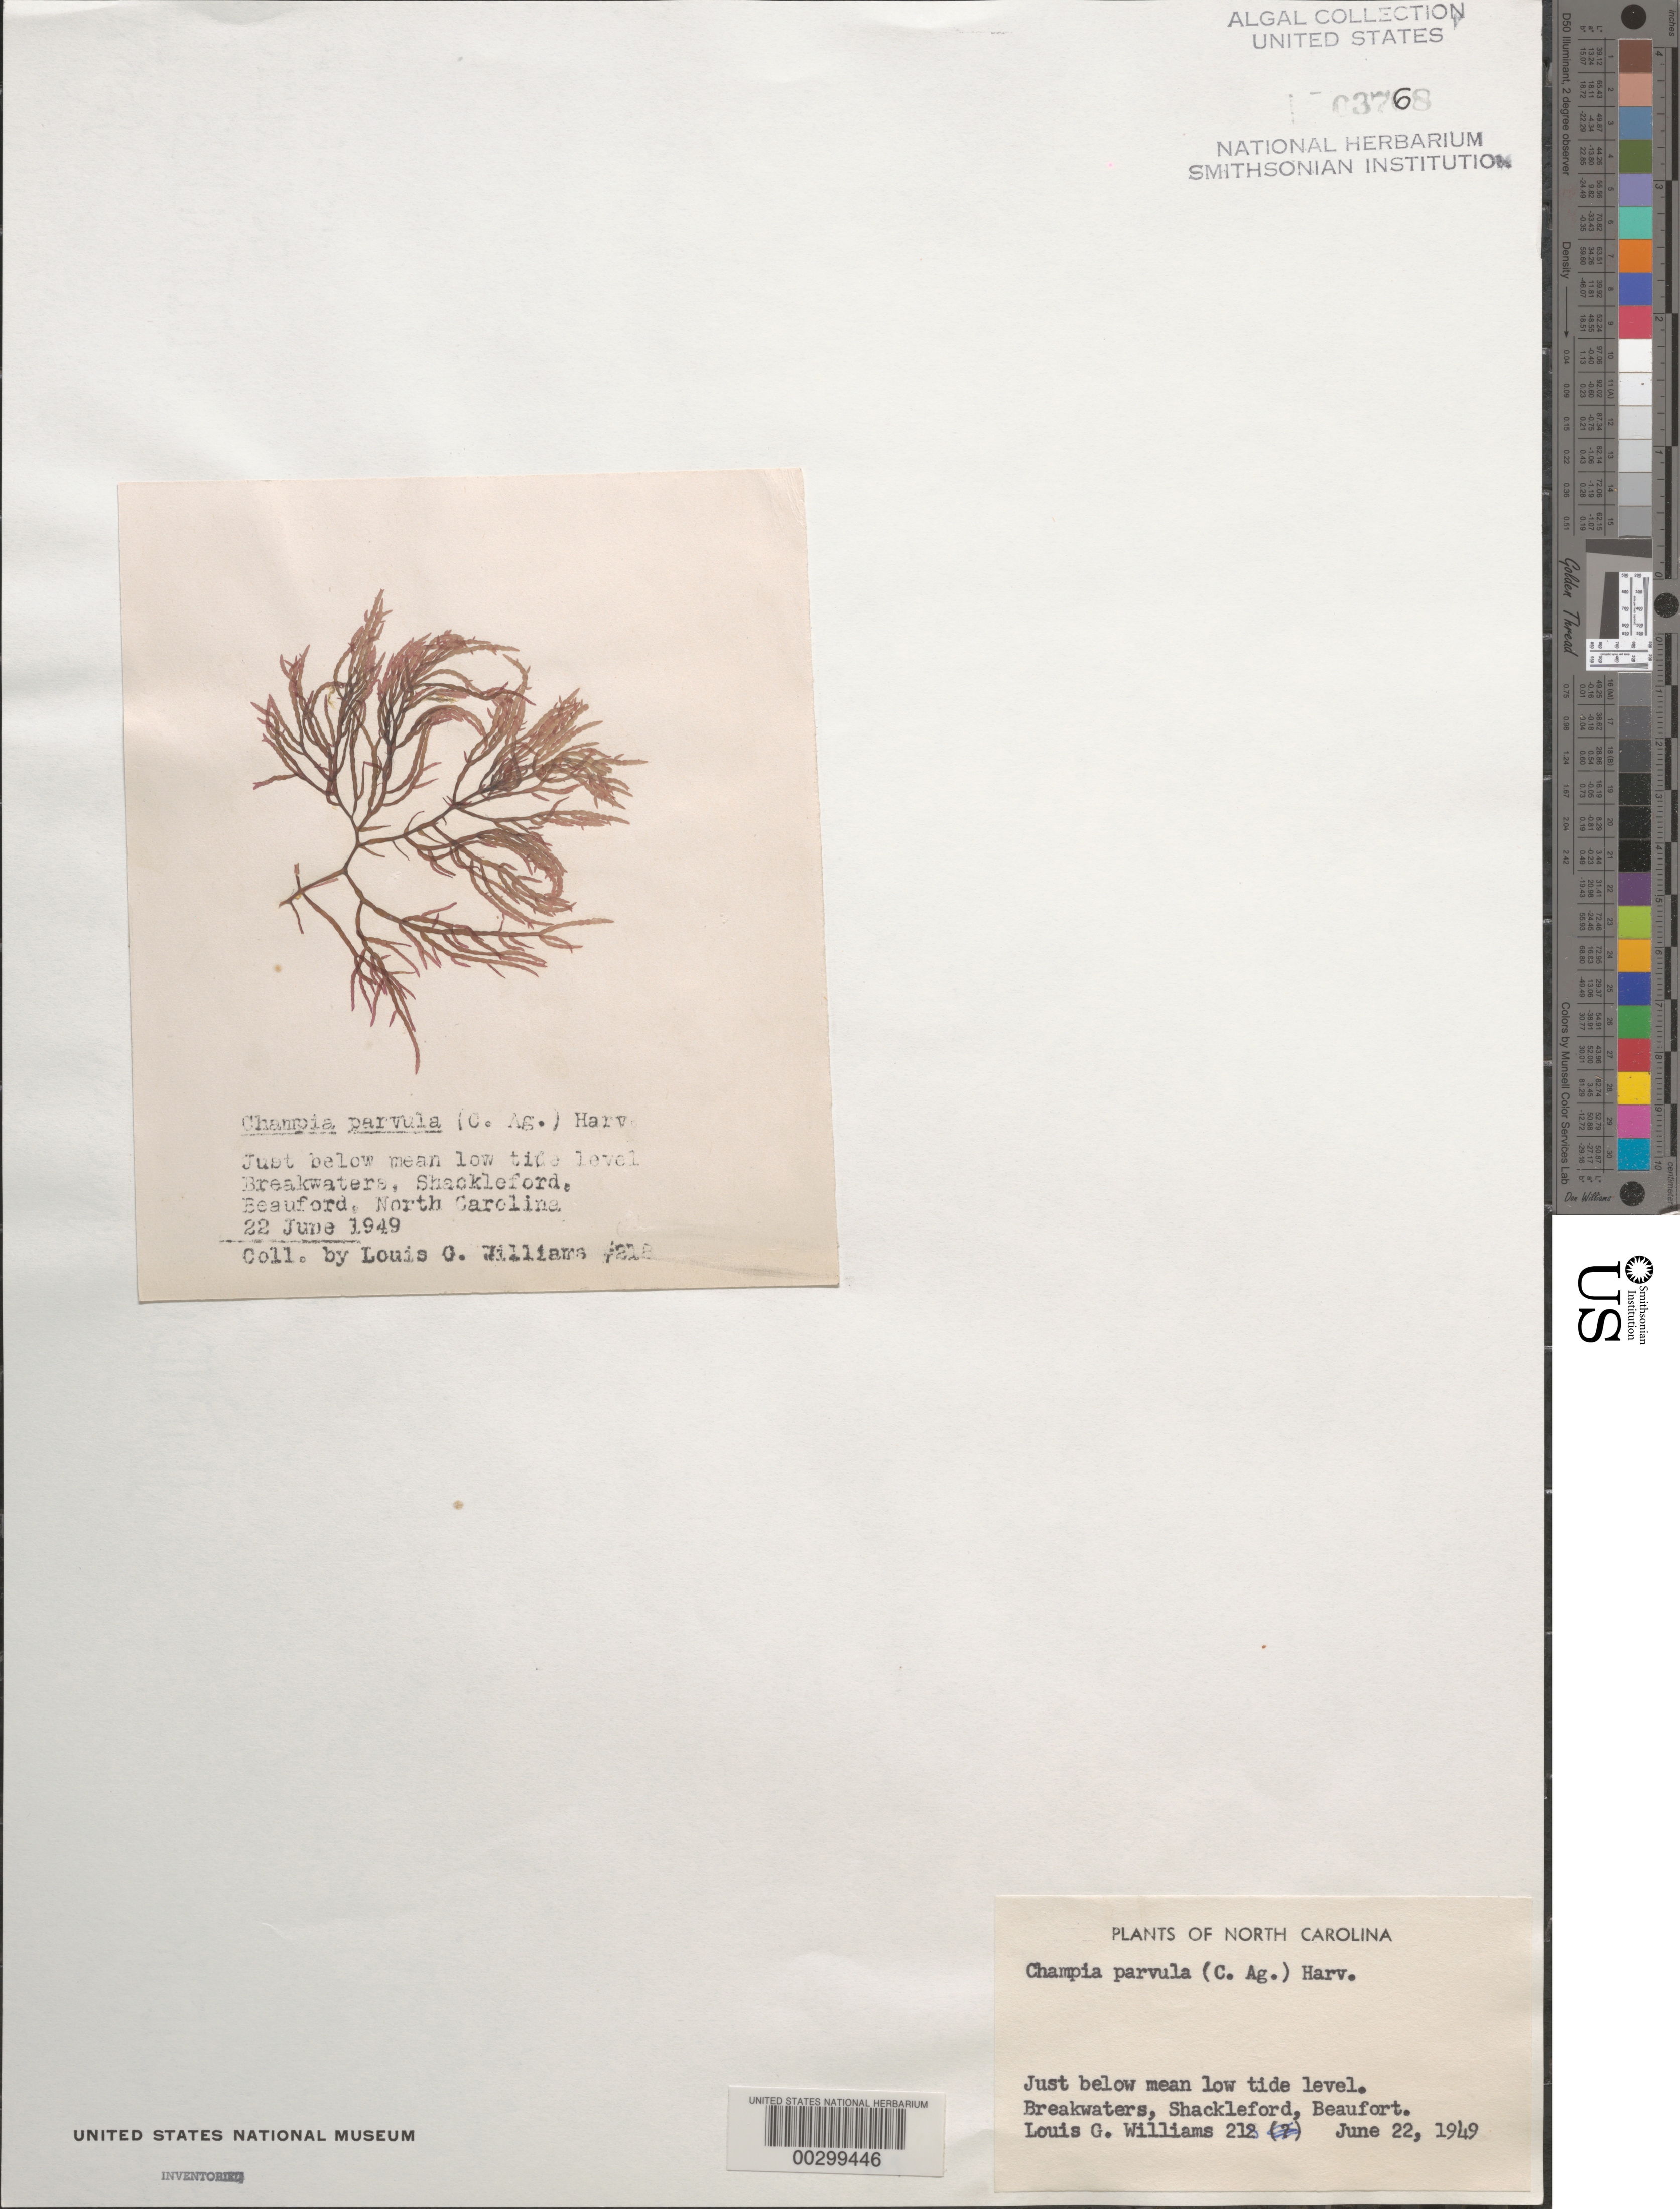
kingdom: Plantae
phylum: Rhodophyta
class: Florideophyceae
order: Rhodymeniales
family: Champiaceae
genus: Champia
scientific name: Champia parvula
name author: (C. Agardh) Harv.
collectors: L. G. Williams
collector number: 218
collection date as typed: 22 Jun 1949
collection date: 1949-06-22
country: United States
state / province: North Carolina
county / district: Carteret County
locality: Beaufort, Shackleford breakwaters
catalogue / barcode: US 3768